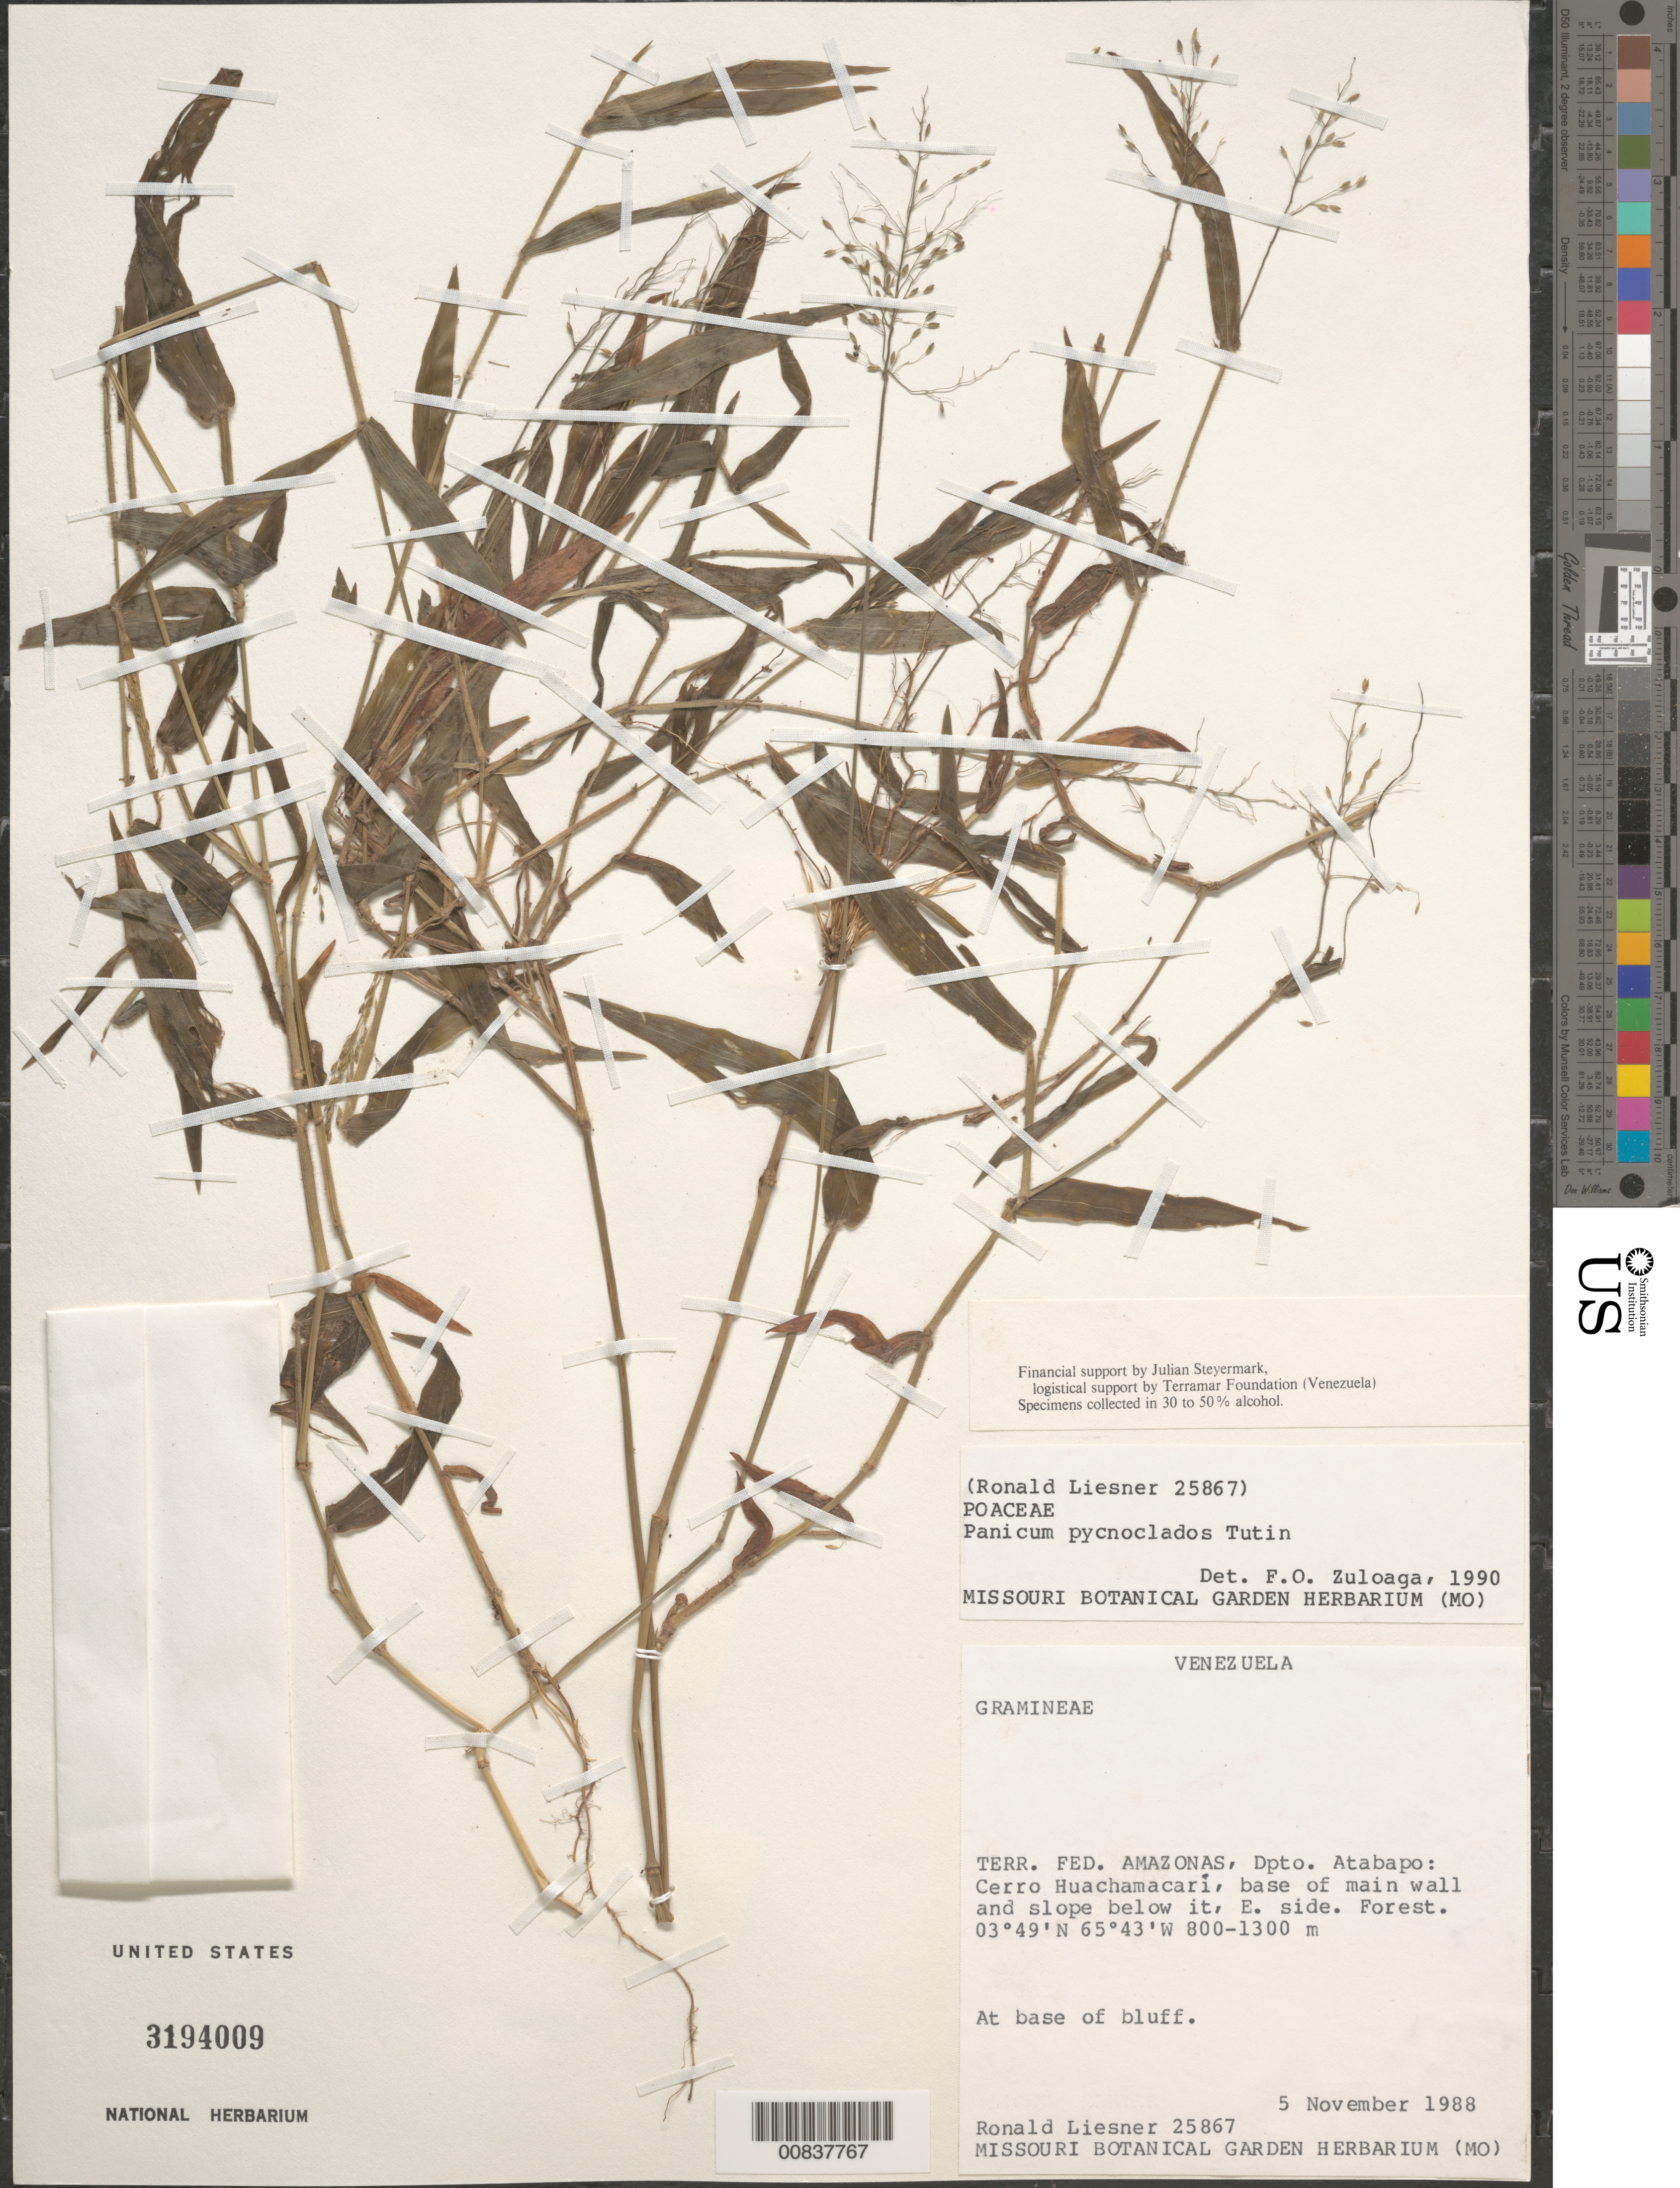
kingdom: Plantae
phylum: Tracheophyta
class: Liliopsida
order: Poales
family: Poaceae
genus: Panicum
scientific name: Panicum pycnoclados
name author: Tutin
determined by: Zuloaga, F. O.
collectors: R. L. Liesner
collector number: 25867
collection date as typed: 5-Nov-88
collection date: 1988-11-05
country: Venezuela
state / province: Amazonas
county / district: Atabapo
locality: Cerro Huachamacari, E slope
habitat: Forest; at base of bluff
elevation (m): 800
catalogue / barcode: US 3194009